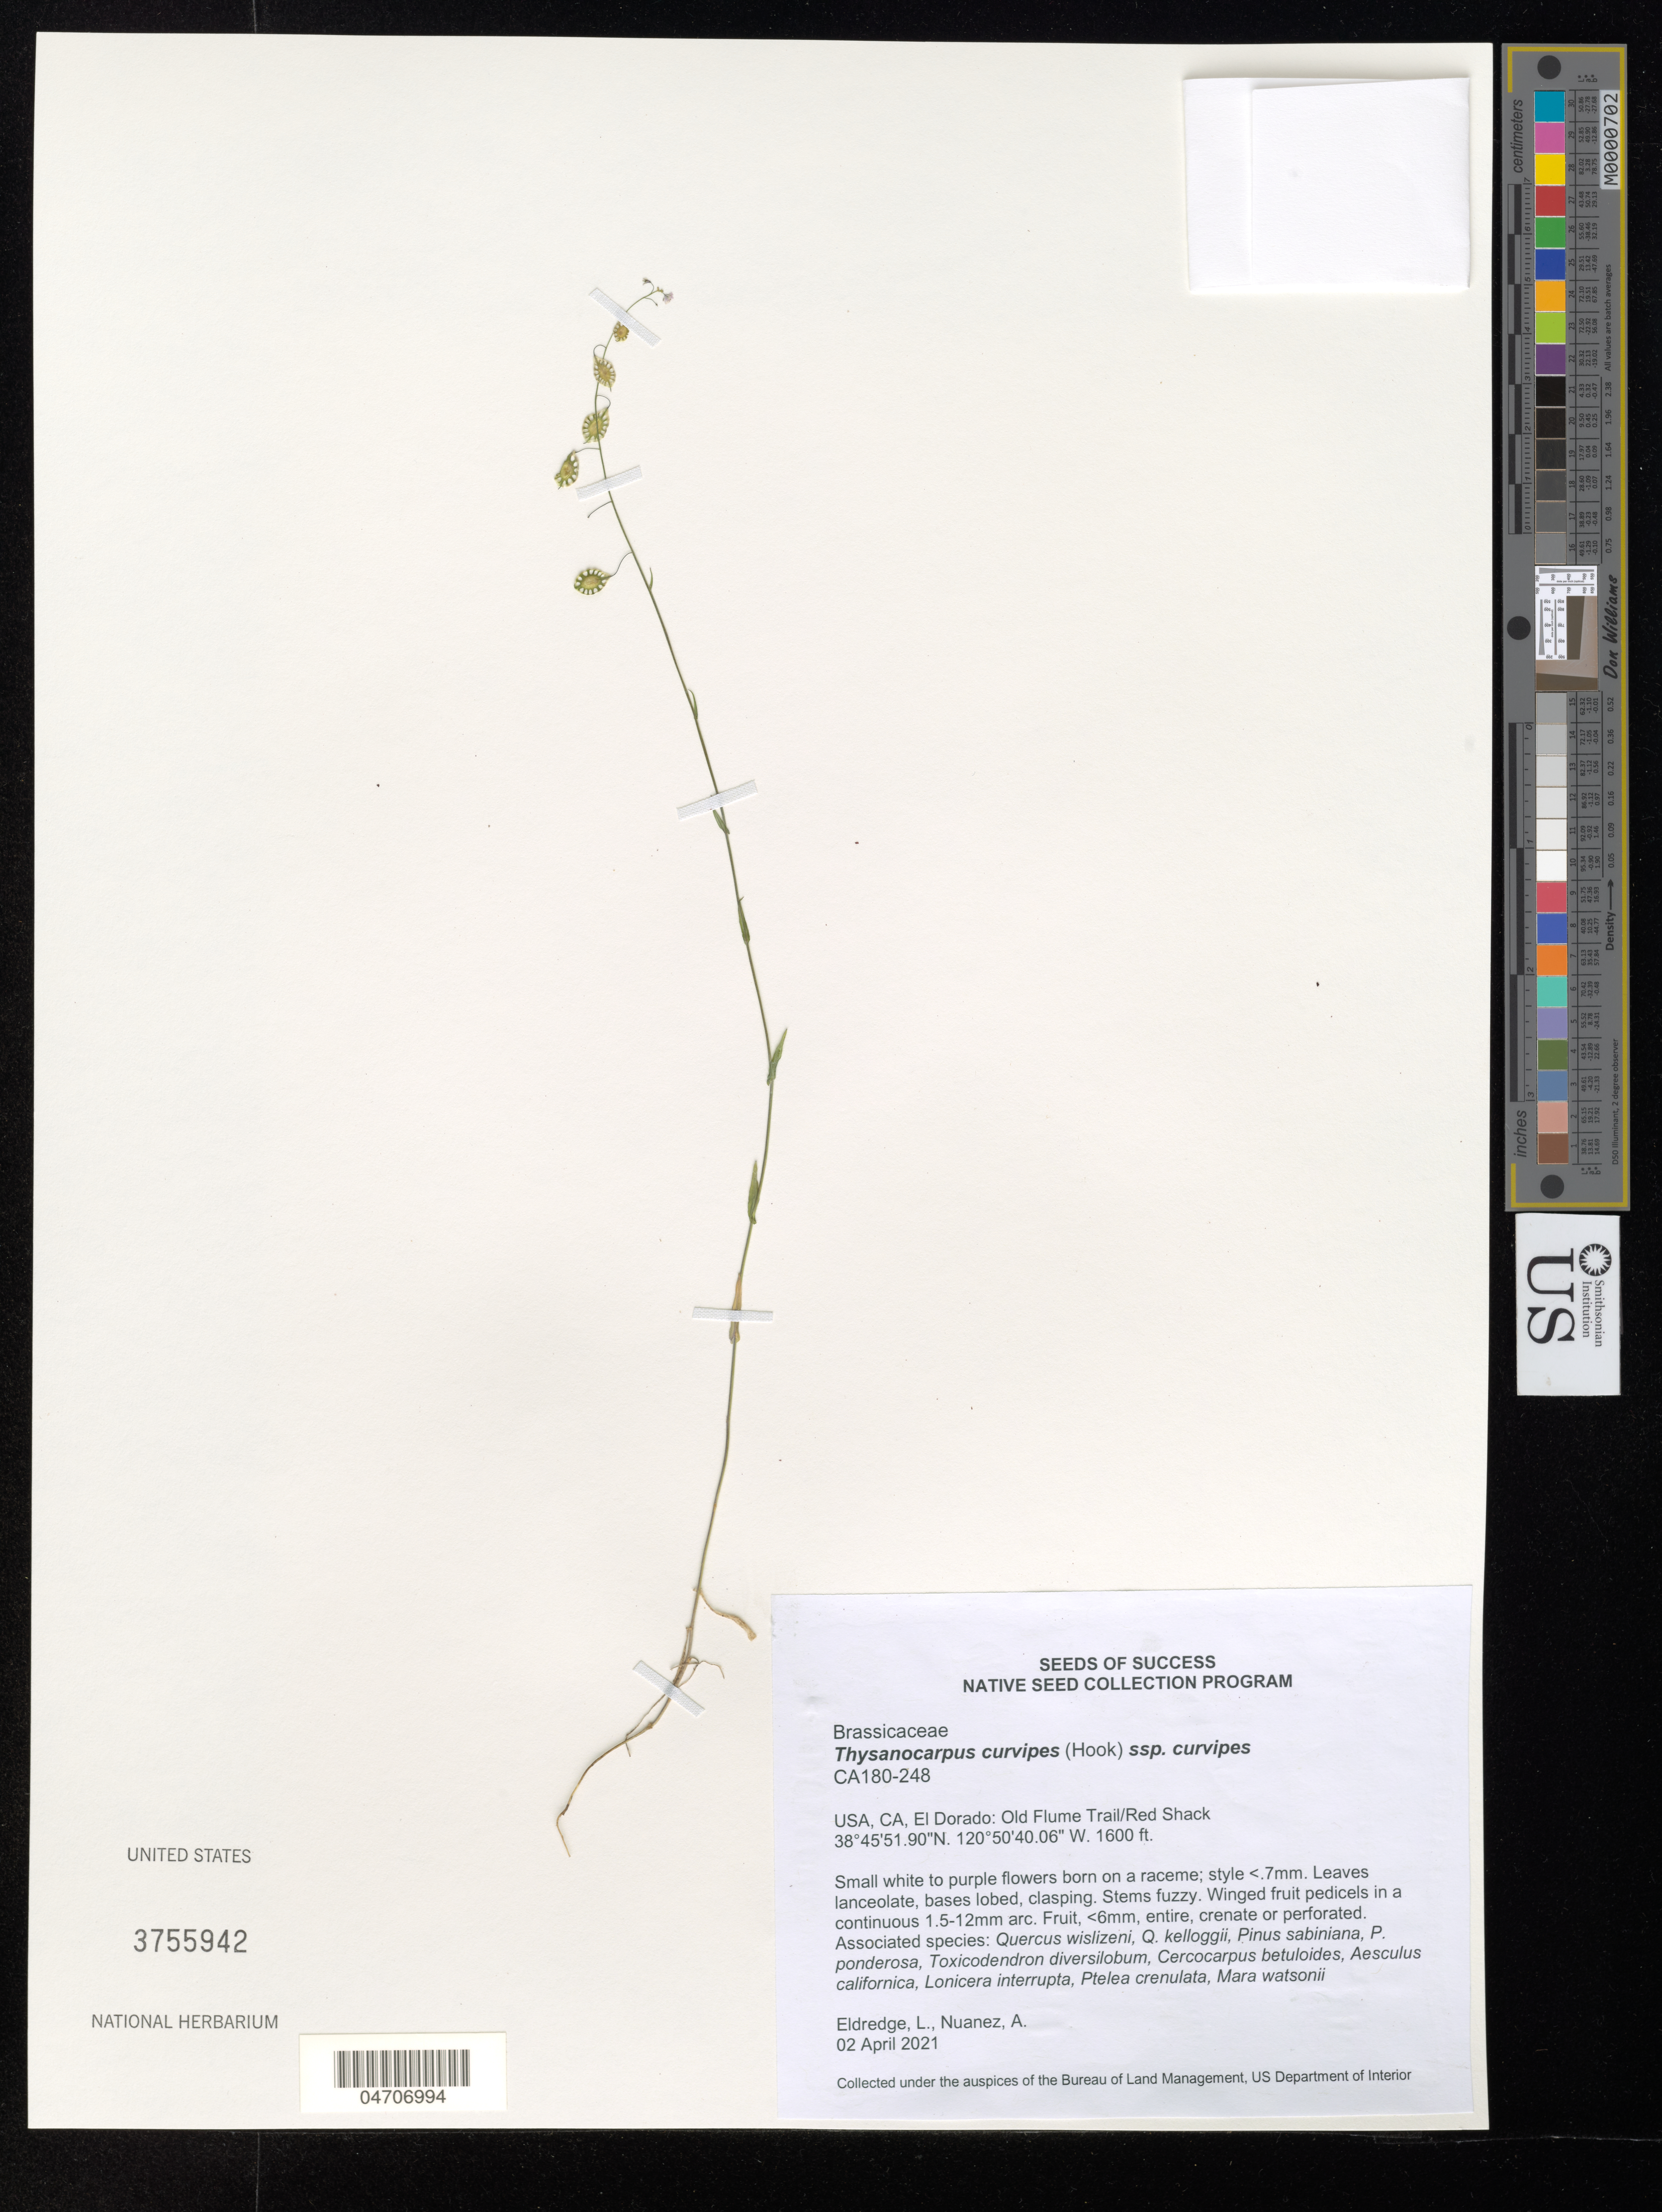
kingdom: Plantae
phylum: Tracheophyta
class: Magnoliopsida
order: Brassicales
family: Brassicaceae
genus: Thysanocarpus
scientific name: Thysanocarpus curvipes var. eradiatus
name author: Jeps.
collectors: L. Eldredge & A. Nuanez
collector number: CA180-248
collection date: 2021-04-02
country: United States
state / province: California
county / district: El Dorado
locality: El Dorado: Old Flume Trail/Red Shack.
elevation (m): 488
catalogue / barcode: US 3755942